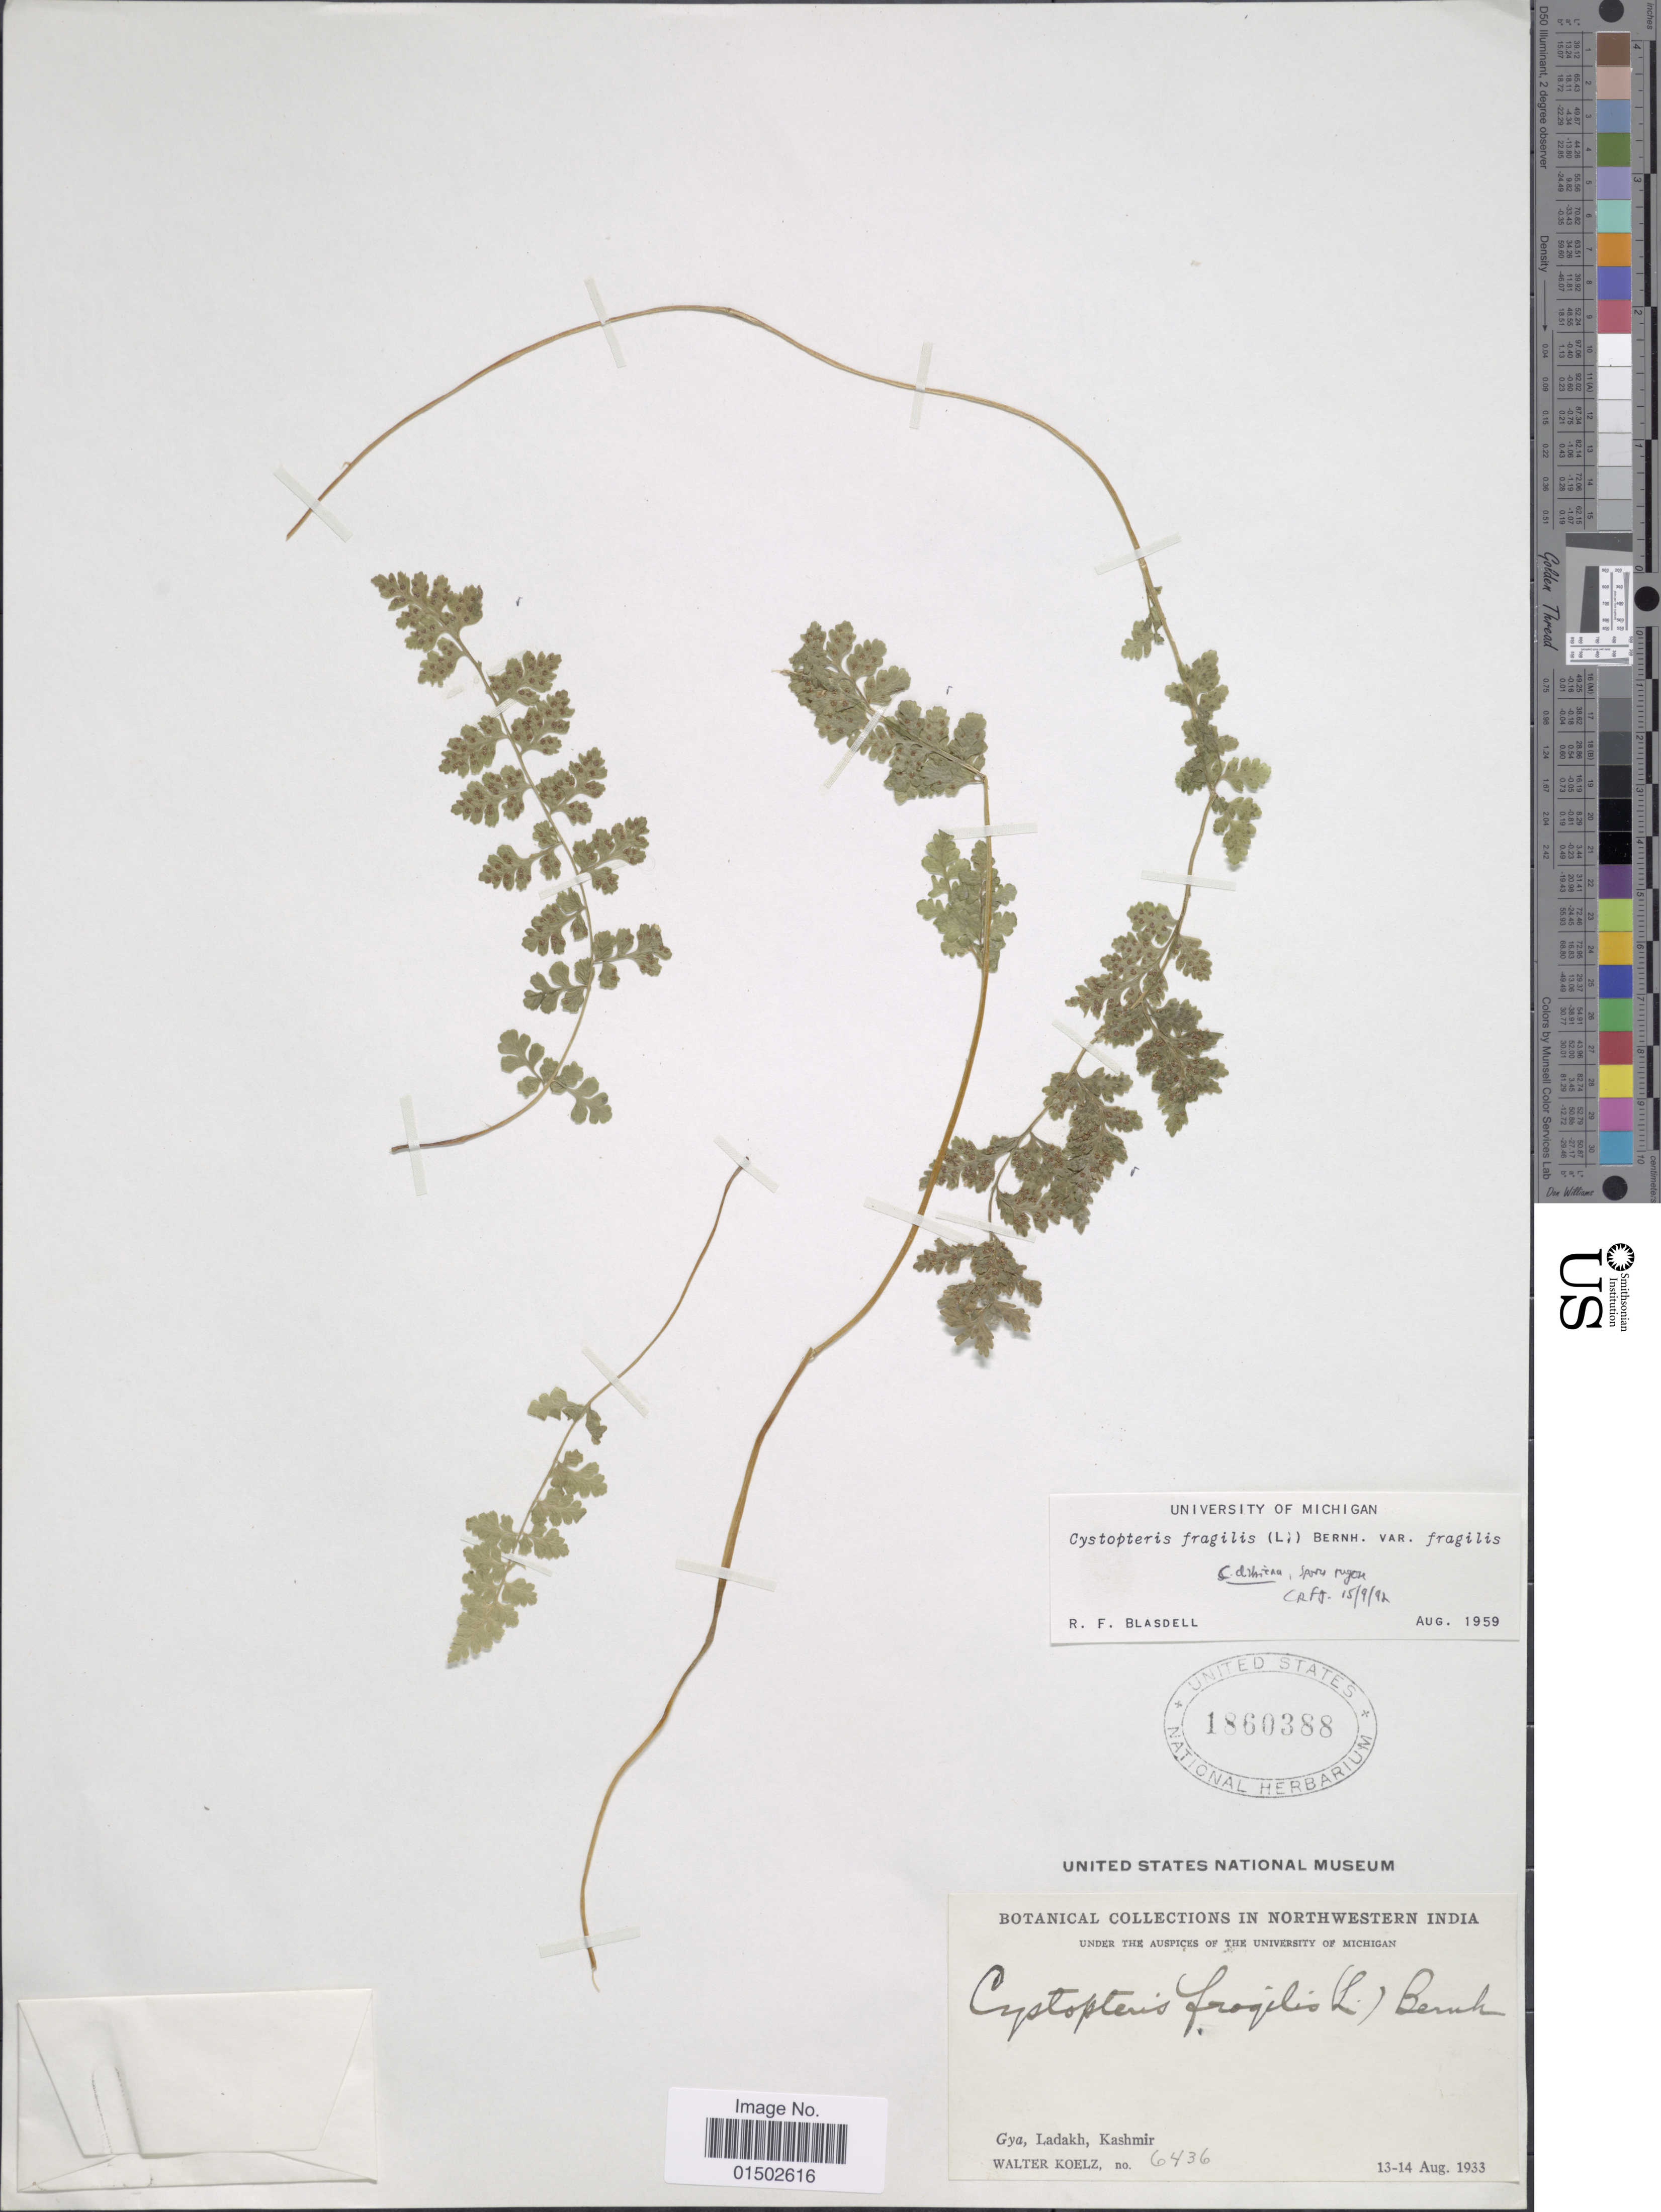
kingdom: Plantae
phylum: Tracheophyta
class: Polypodiopsida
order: Polypodiales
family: Cystopteridaceae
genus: Cystopteris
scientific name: Cystopteris fragilis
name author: (L.) Bernh.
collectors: W. N. Koelz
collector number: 6436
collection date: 1933-08-13/1933-08-14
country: India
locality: Nortwestern India, Gya, Ladakh, Kashmir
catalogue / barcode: US 1860388